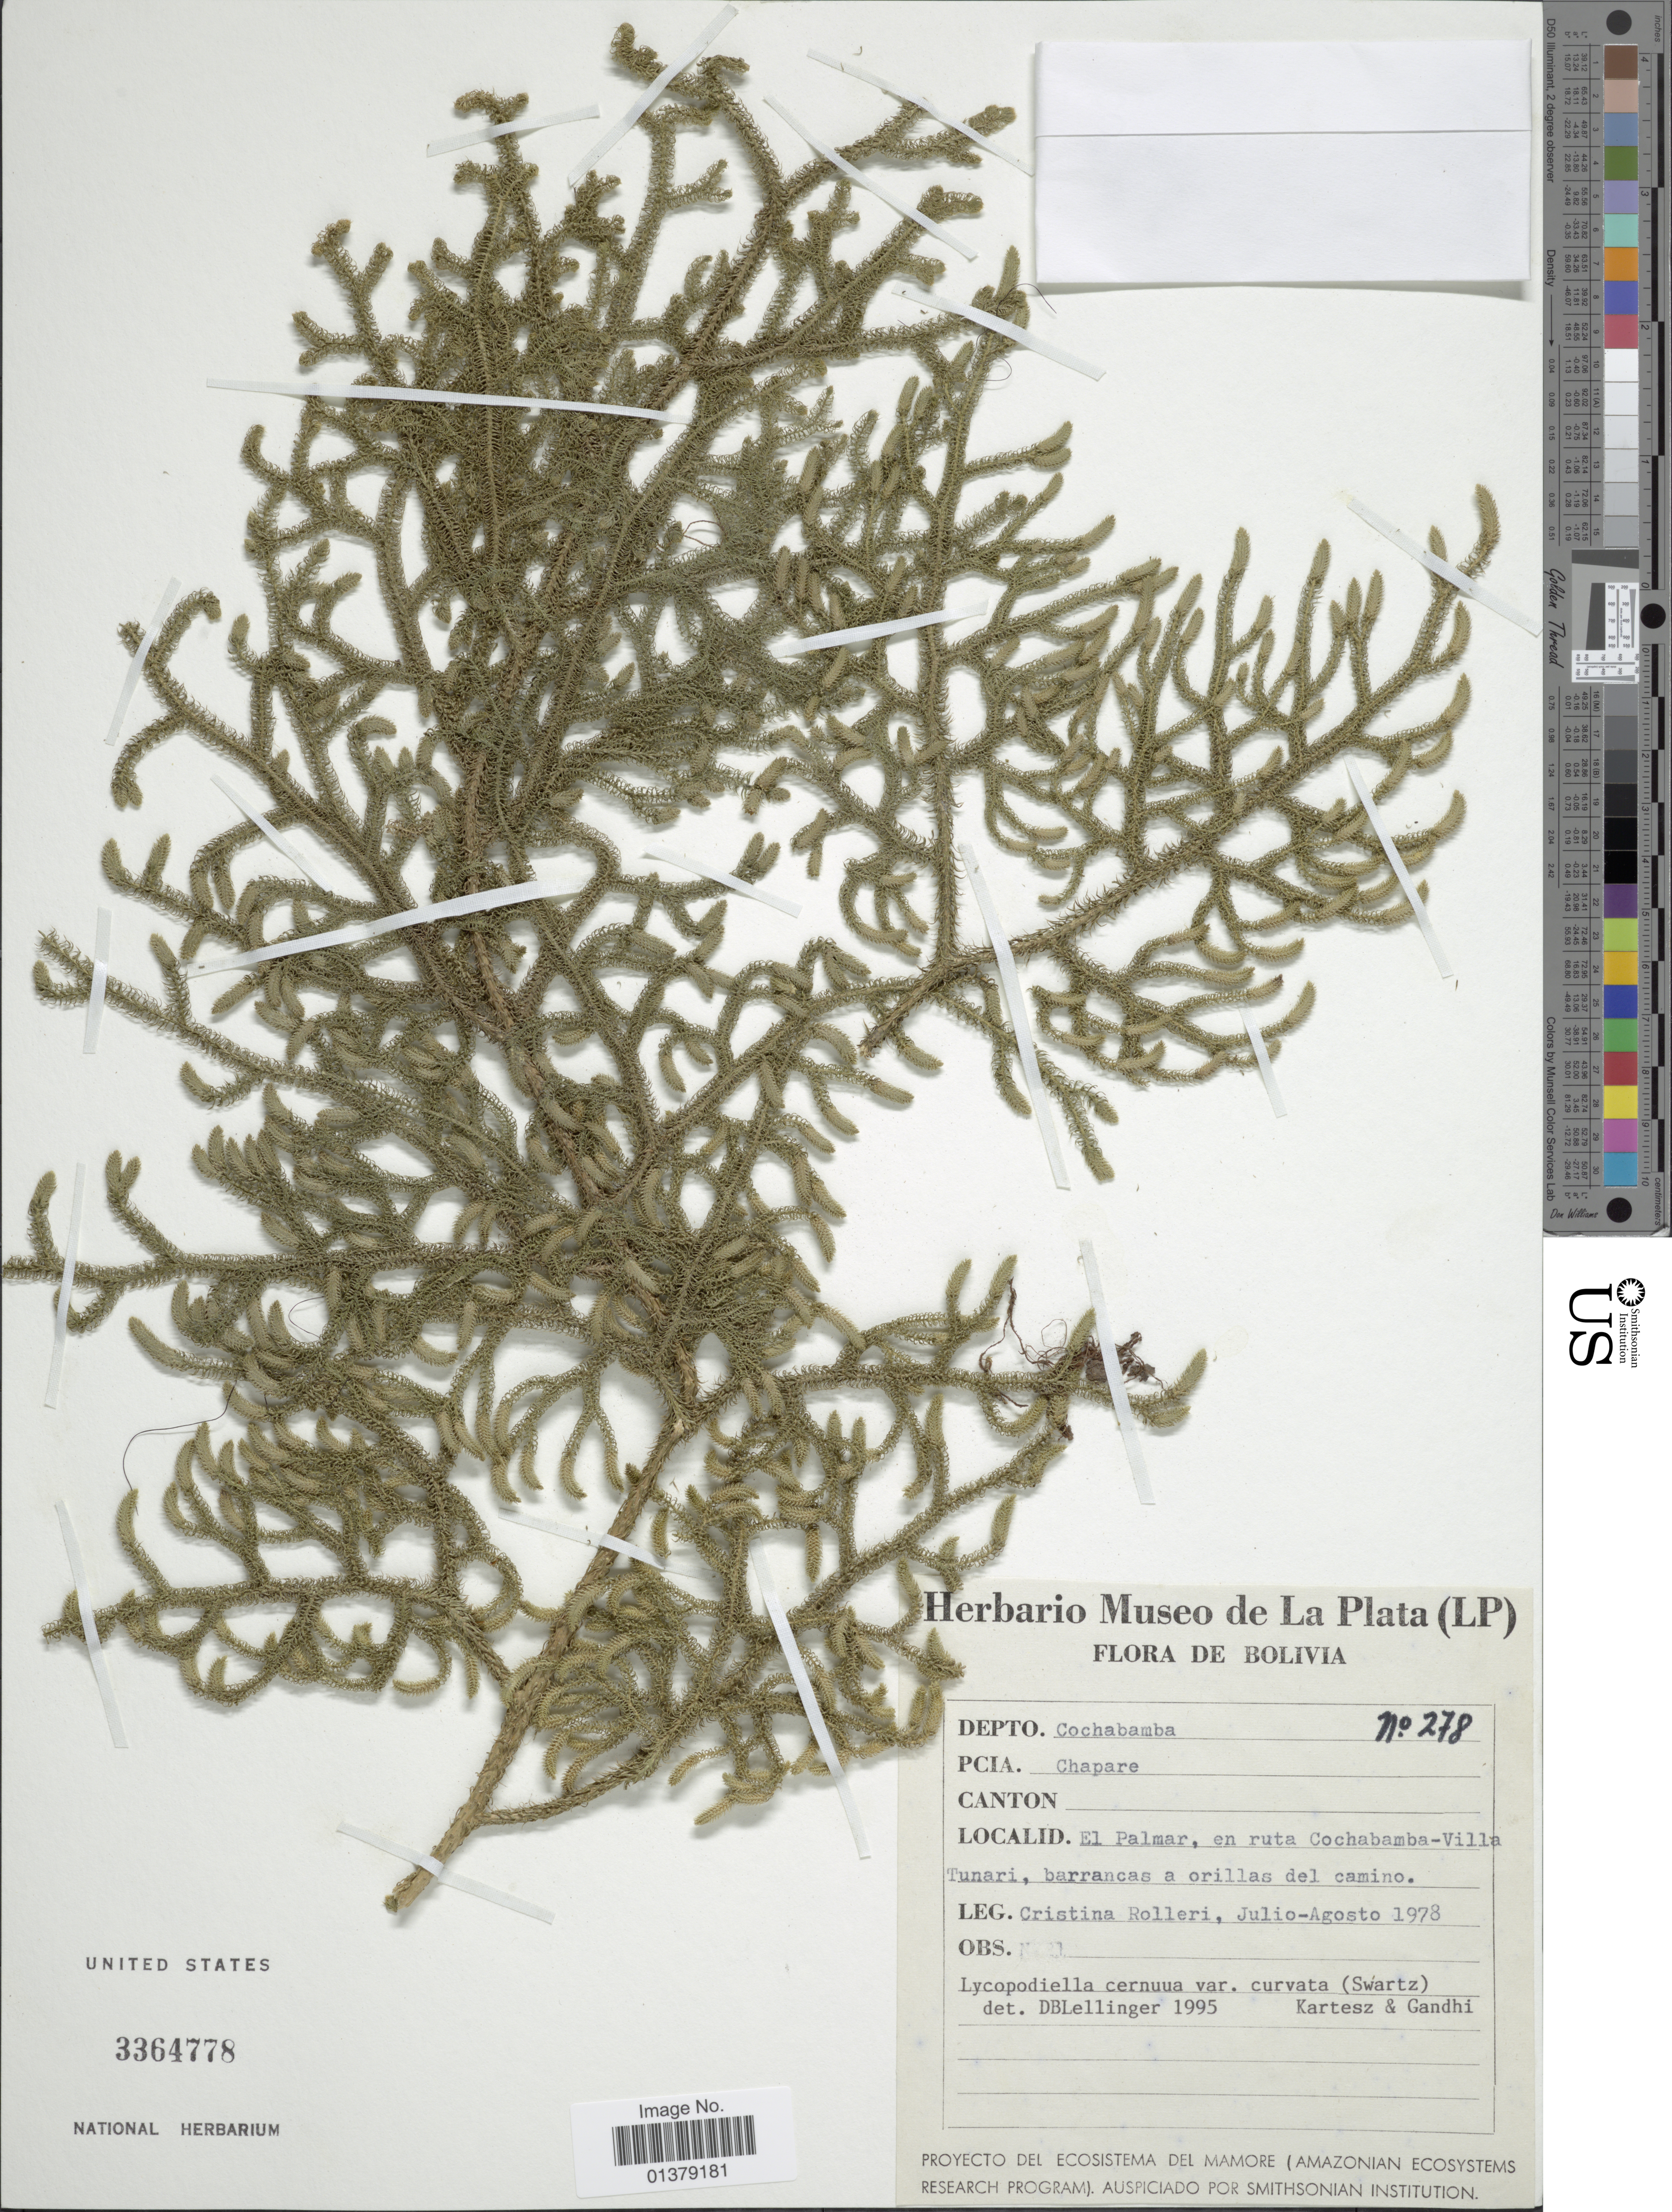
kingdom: Plantae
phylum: Tracheophyta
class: Lycopodiopsida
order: Lycopodiales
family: Lycopodiaceae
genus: Palhinhaea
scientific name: Palhinhaea curvata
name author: (Sw.) Holub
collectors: C. Rolleri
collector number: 278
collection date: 1978-07/1978-08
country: Bolivia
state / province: Cochabamba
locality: El Palmar, en ruta Cochabamba-Villa Tunari, barrancas a orillas del camino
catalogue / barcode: US 3364778